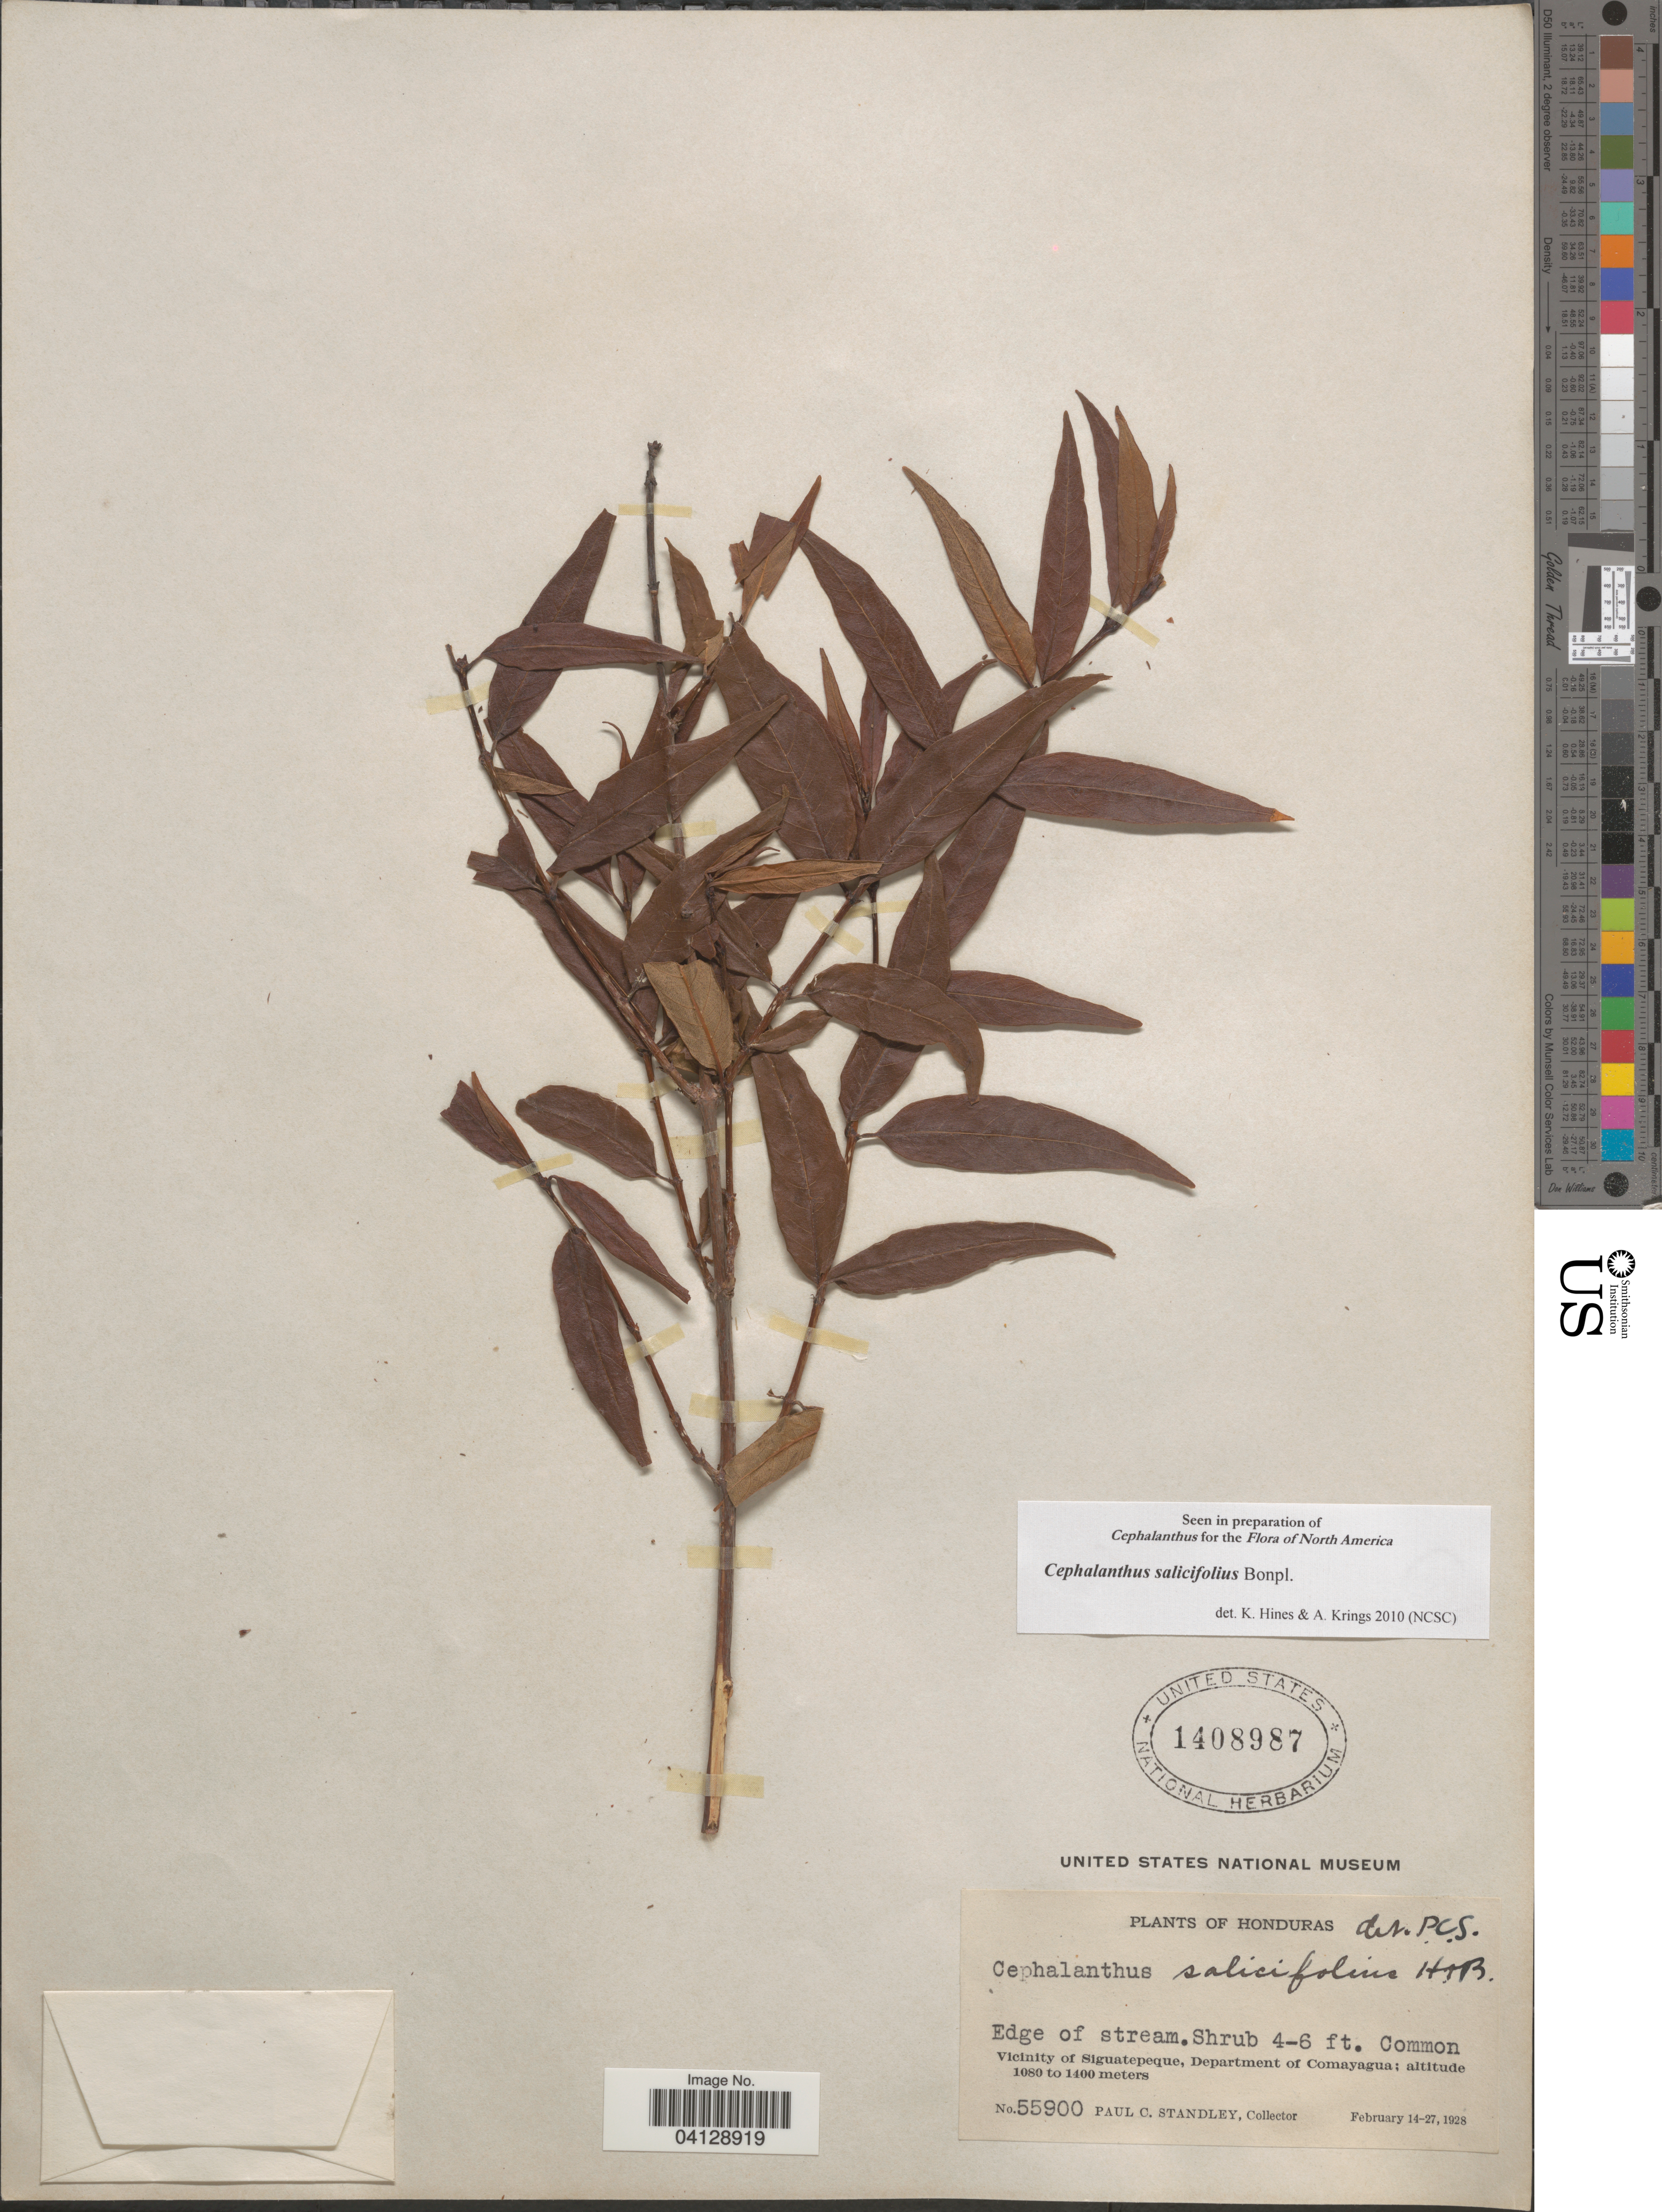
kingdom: Plantae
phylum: Tracheophyta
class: Magnoliopsida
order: Gentianales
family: Rubiaceae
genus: Cephalanthus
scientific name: Cephalanthus salicifolius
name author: Bonpl.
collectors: P. C. Standley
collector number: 55900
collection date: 1928-02-14/1928-02-27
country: Honduras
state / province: Comayagua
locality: Vicinity of Siguatepeque, Department of Comayagua.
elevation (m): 1080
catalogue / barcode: US 1408987